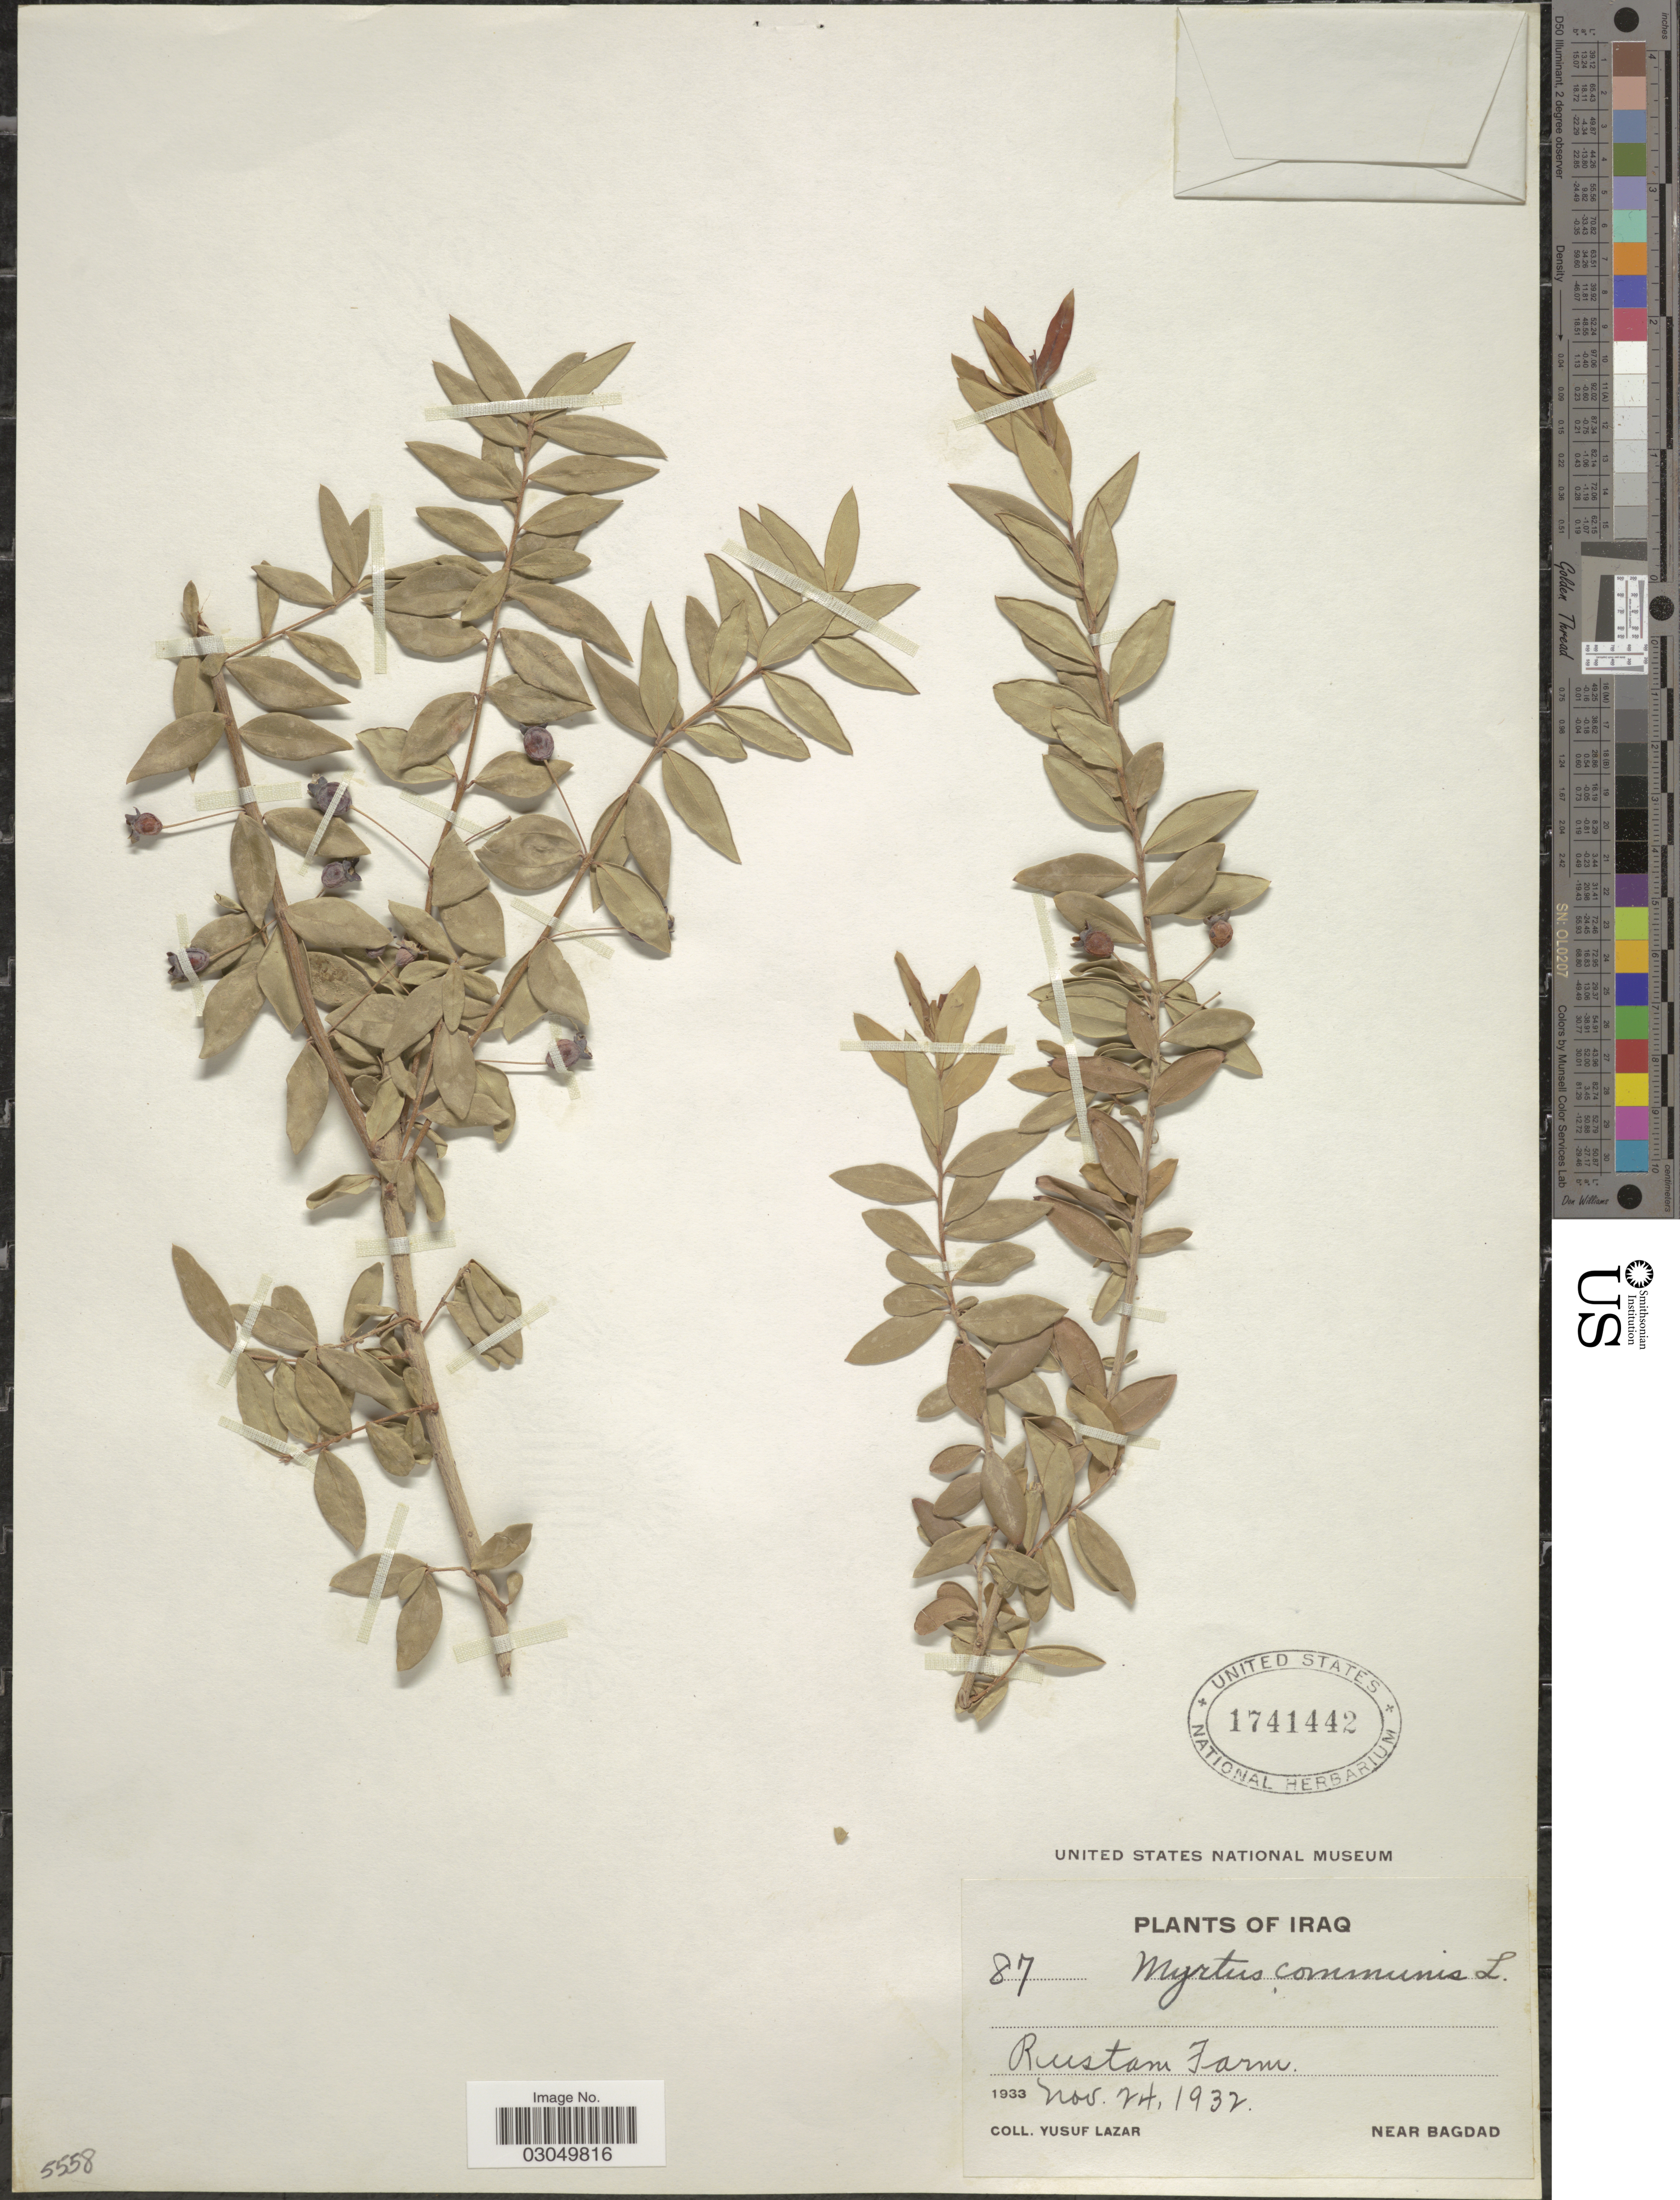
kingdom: Plantae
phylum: Tracheophyta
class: Magnoliopsida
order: Myrtales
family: Myrtaceae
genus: Myrtus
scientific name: Myrtus sp.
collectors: Y. Lazar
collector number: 87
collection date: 1932-11-24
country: Iraq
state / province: Baghdad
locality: Rustam Farm. Near Bagdad.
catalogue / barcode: US 1741442